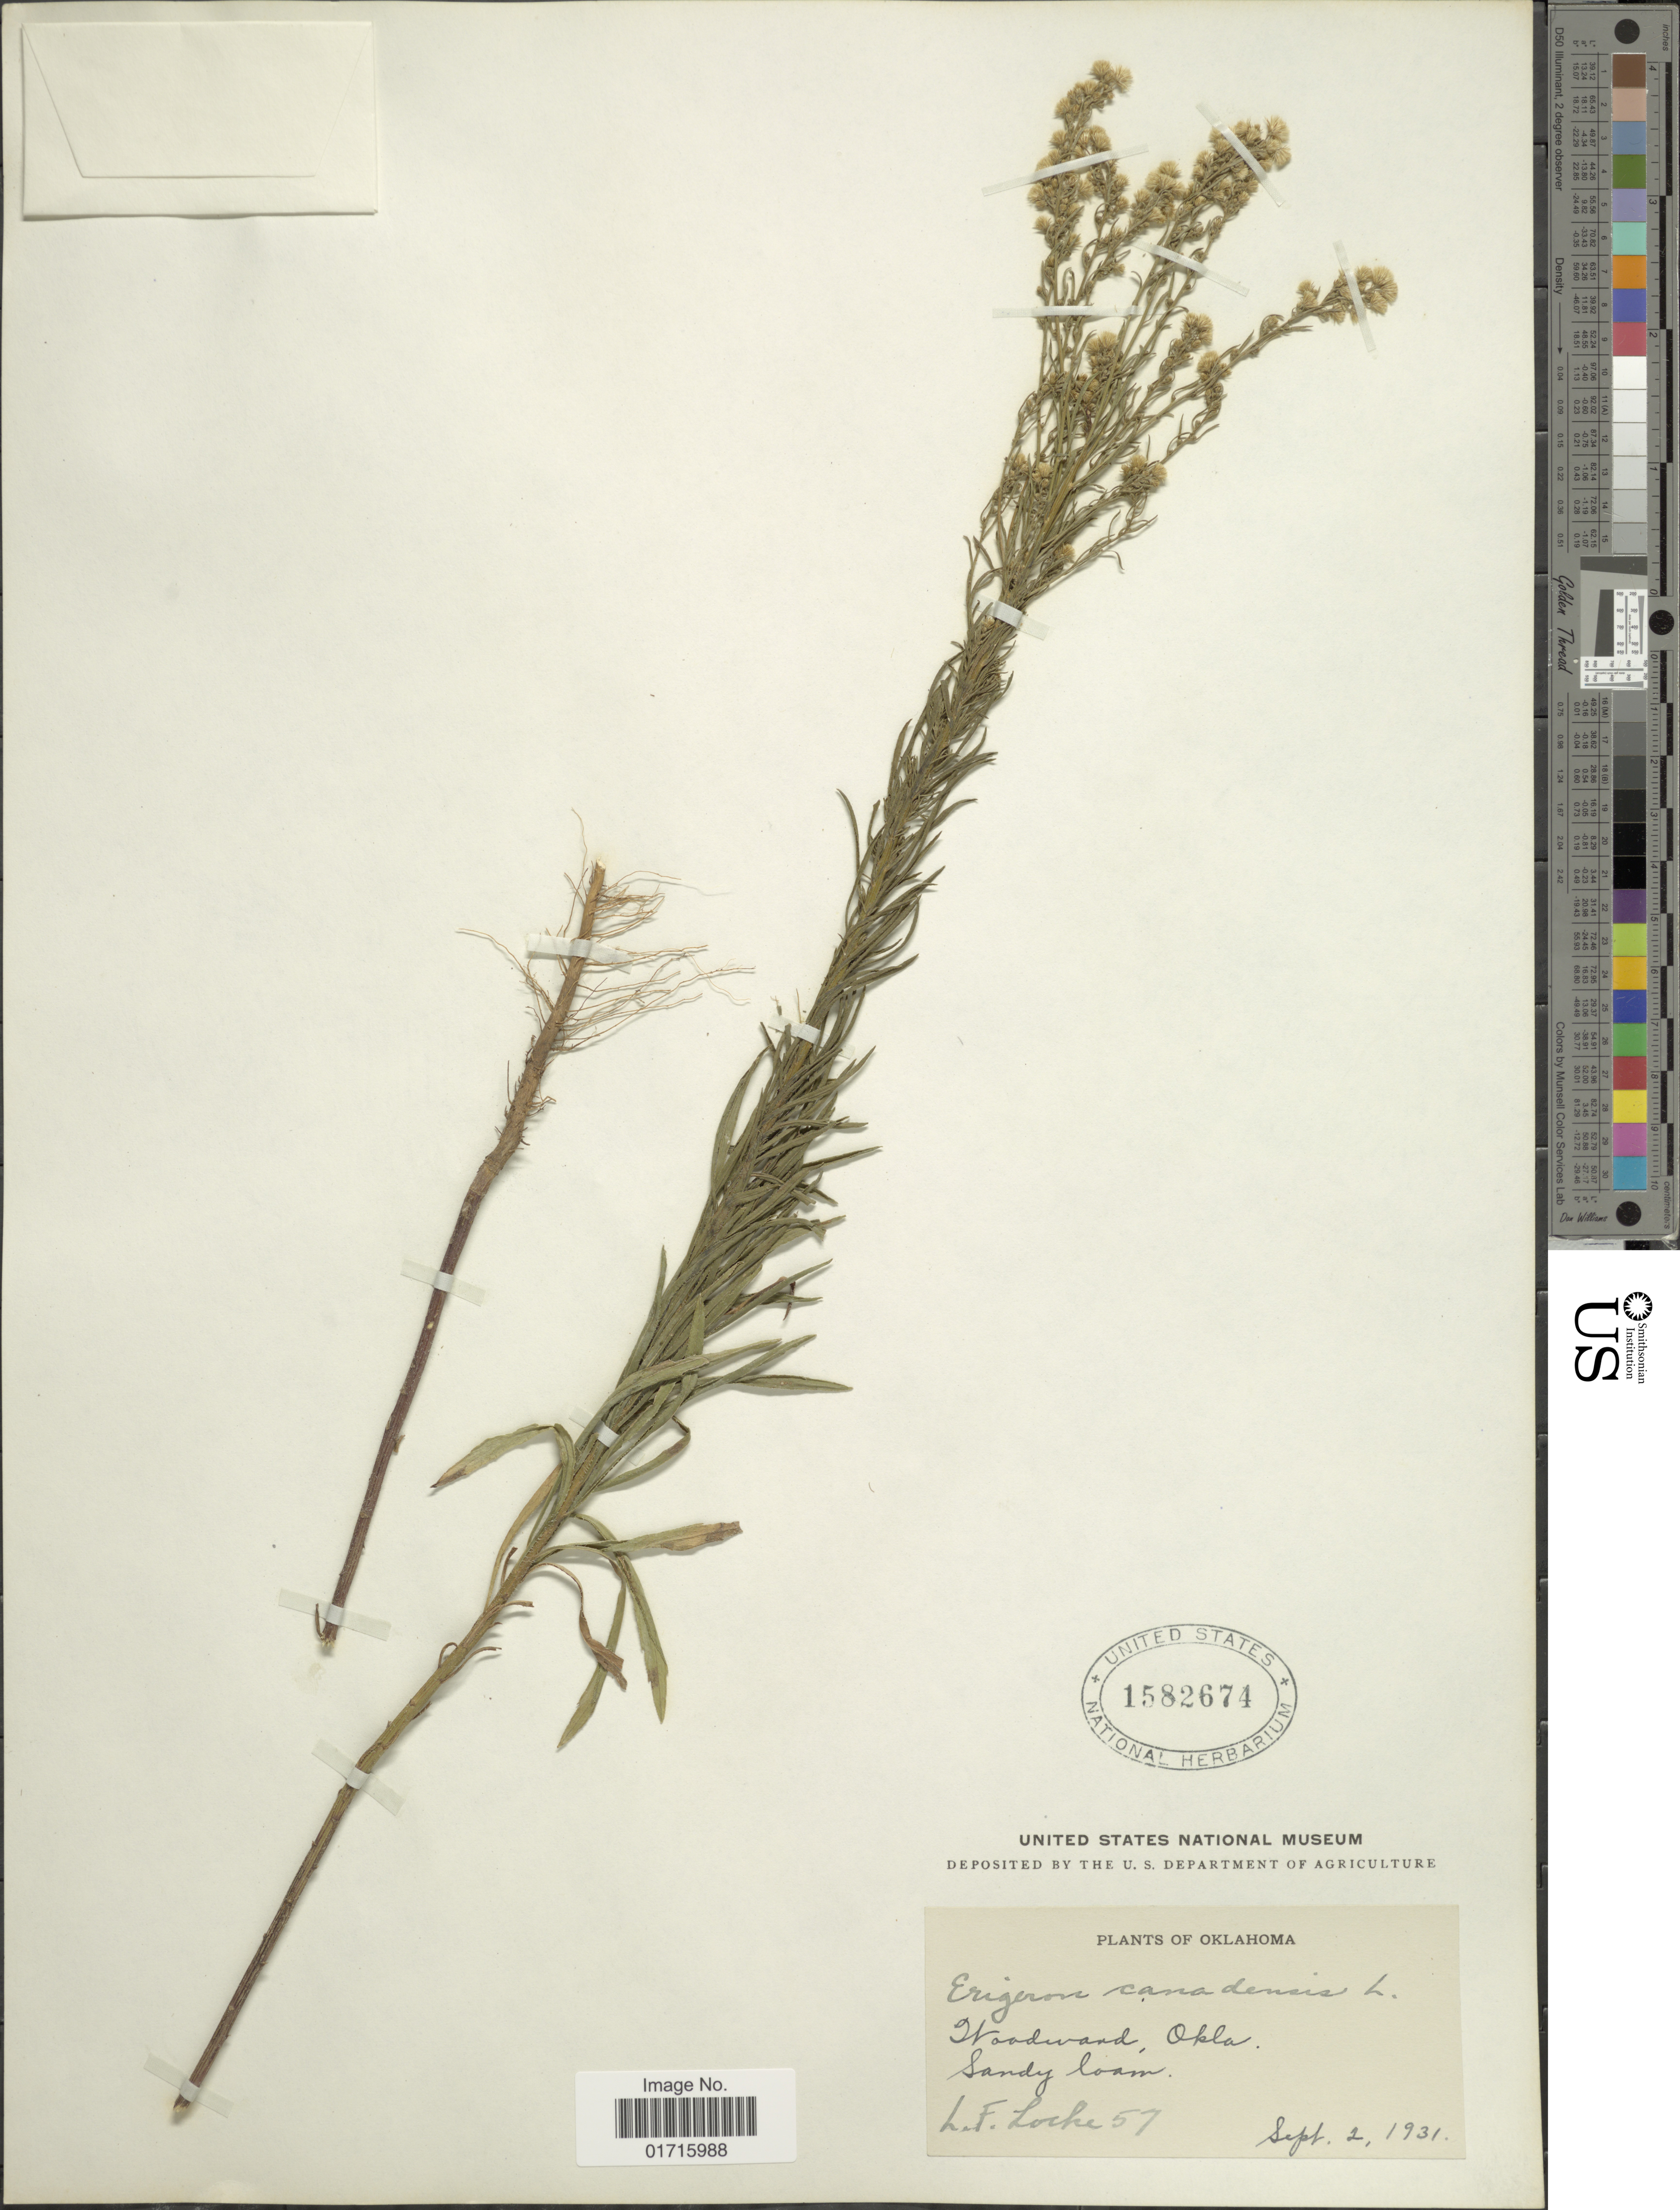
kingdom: Plantae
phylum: Tracheophyta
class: Magnoliopsida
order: Asterales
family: Asteraceae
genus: Conyza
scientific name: Conyza canadensis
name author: (L.) Cronq.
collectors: L. Locke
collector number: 57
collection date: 1931-09-02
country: United States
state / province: Oklahoma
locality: Woodward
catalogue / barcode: US 1582674